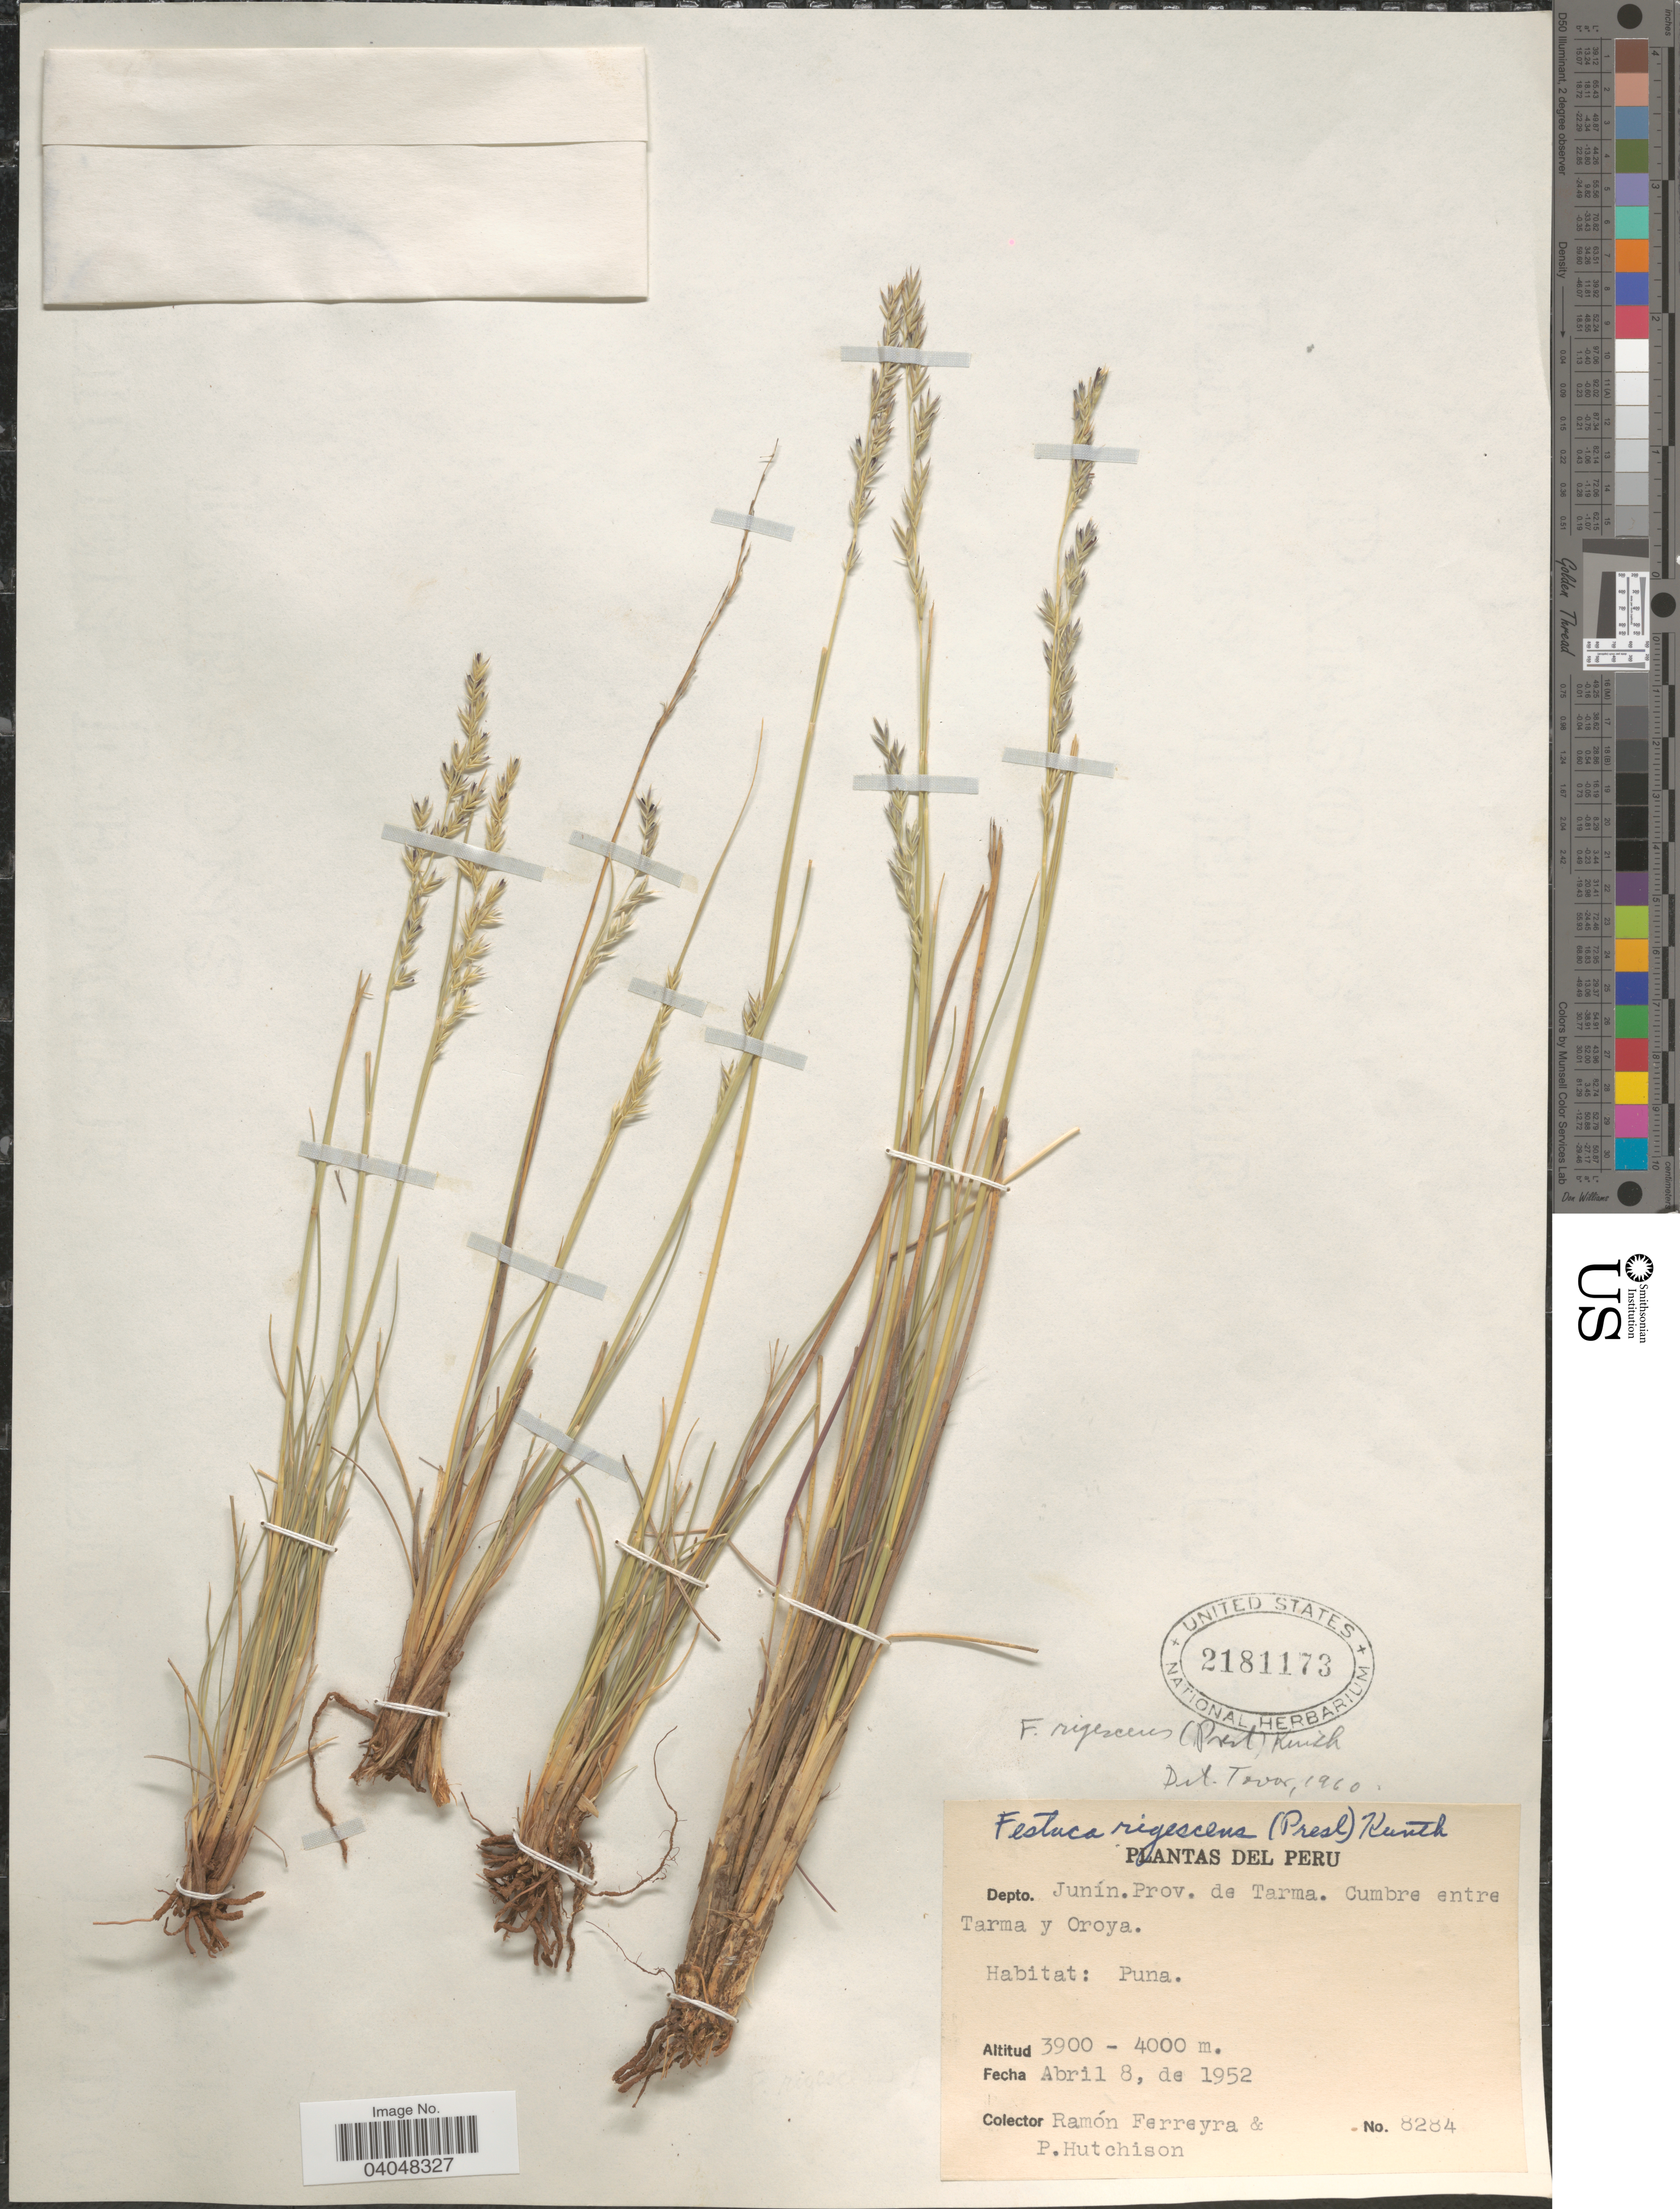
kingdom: Plantae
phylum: Tracheophyta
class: Liliopsida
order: Poales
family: Poaceae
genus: Festuca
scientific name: Festuca rigescens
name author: (J. Presl) Kunth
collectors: R. A. Ferreyra & P. C. Hutchison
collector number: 8284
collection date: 1952-04-08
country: Peru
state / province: Junín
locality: Depto. Junín. Prov. de Tarma. Cumbre entre Tarma y Oroya.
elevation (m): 3900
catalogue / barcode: US 2181173